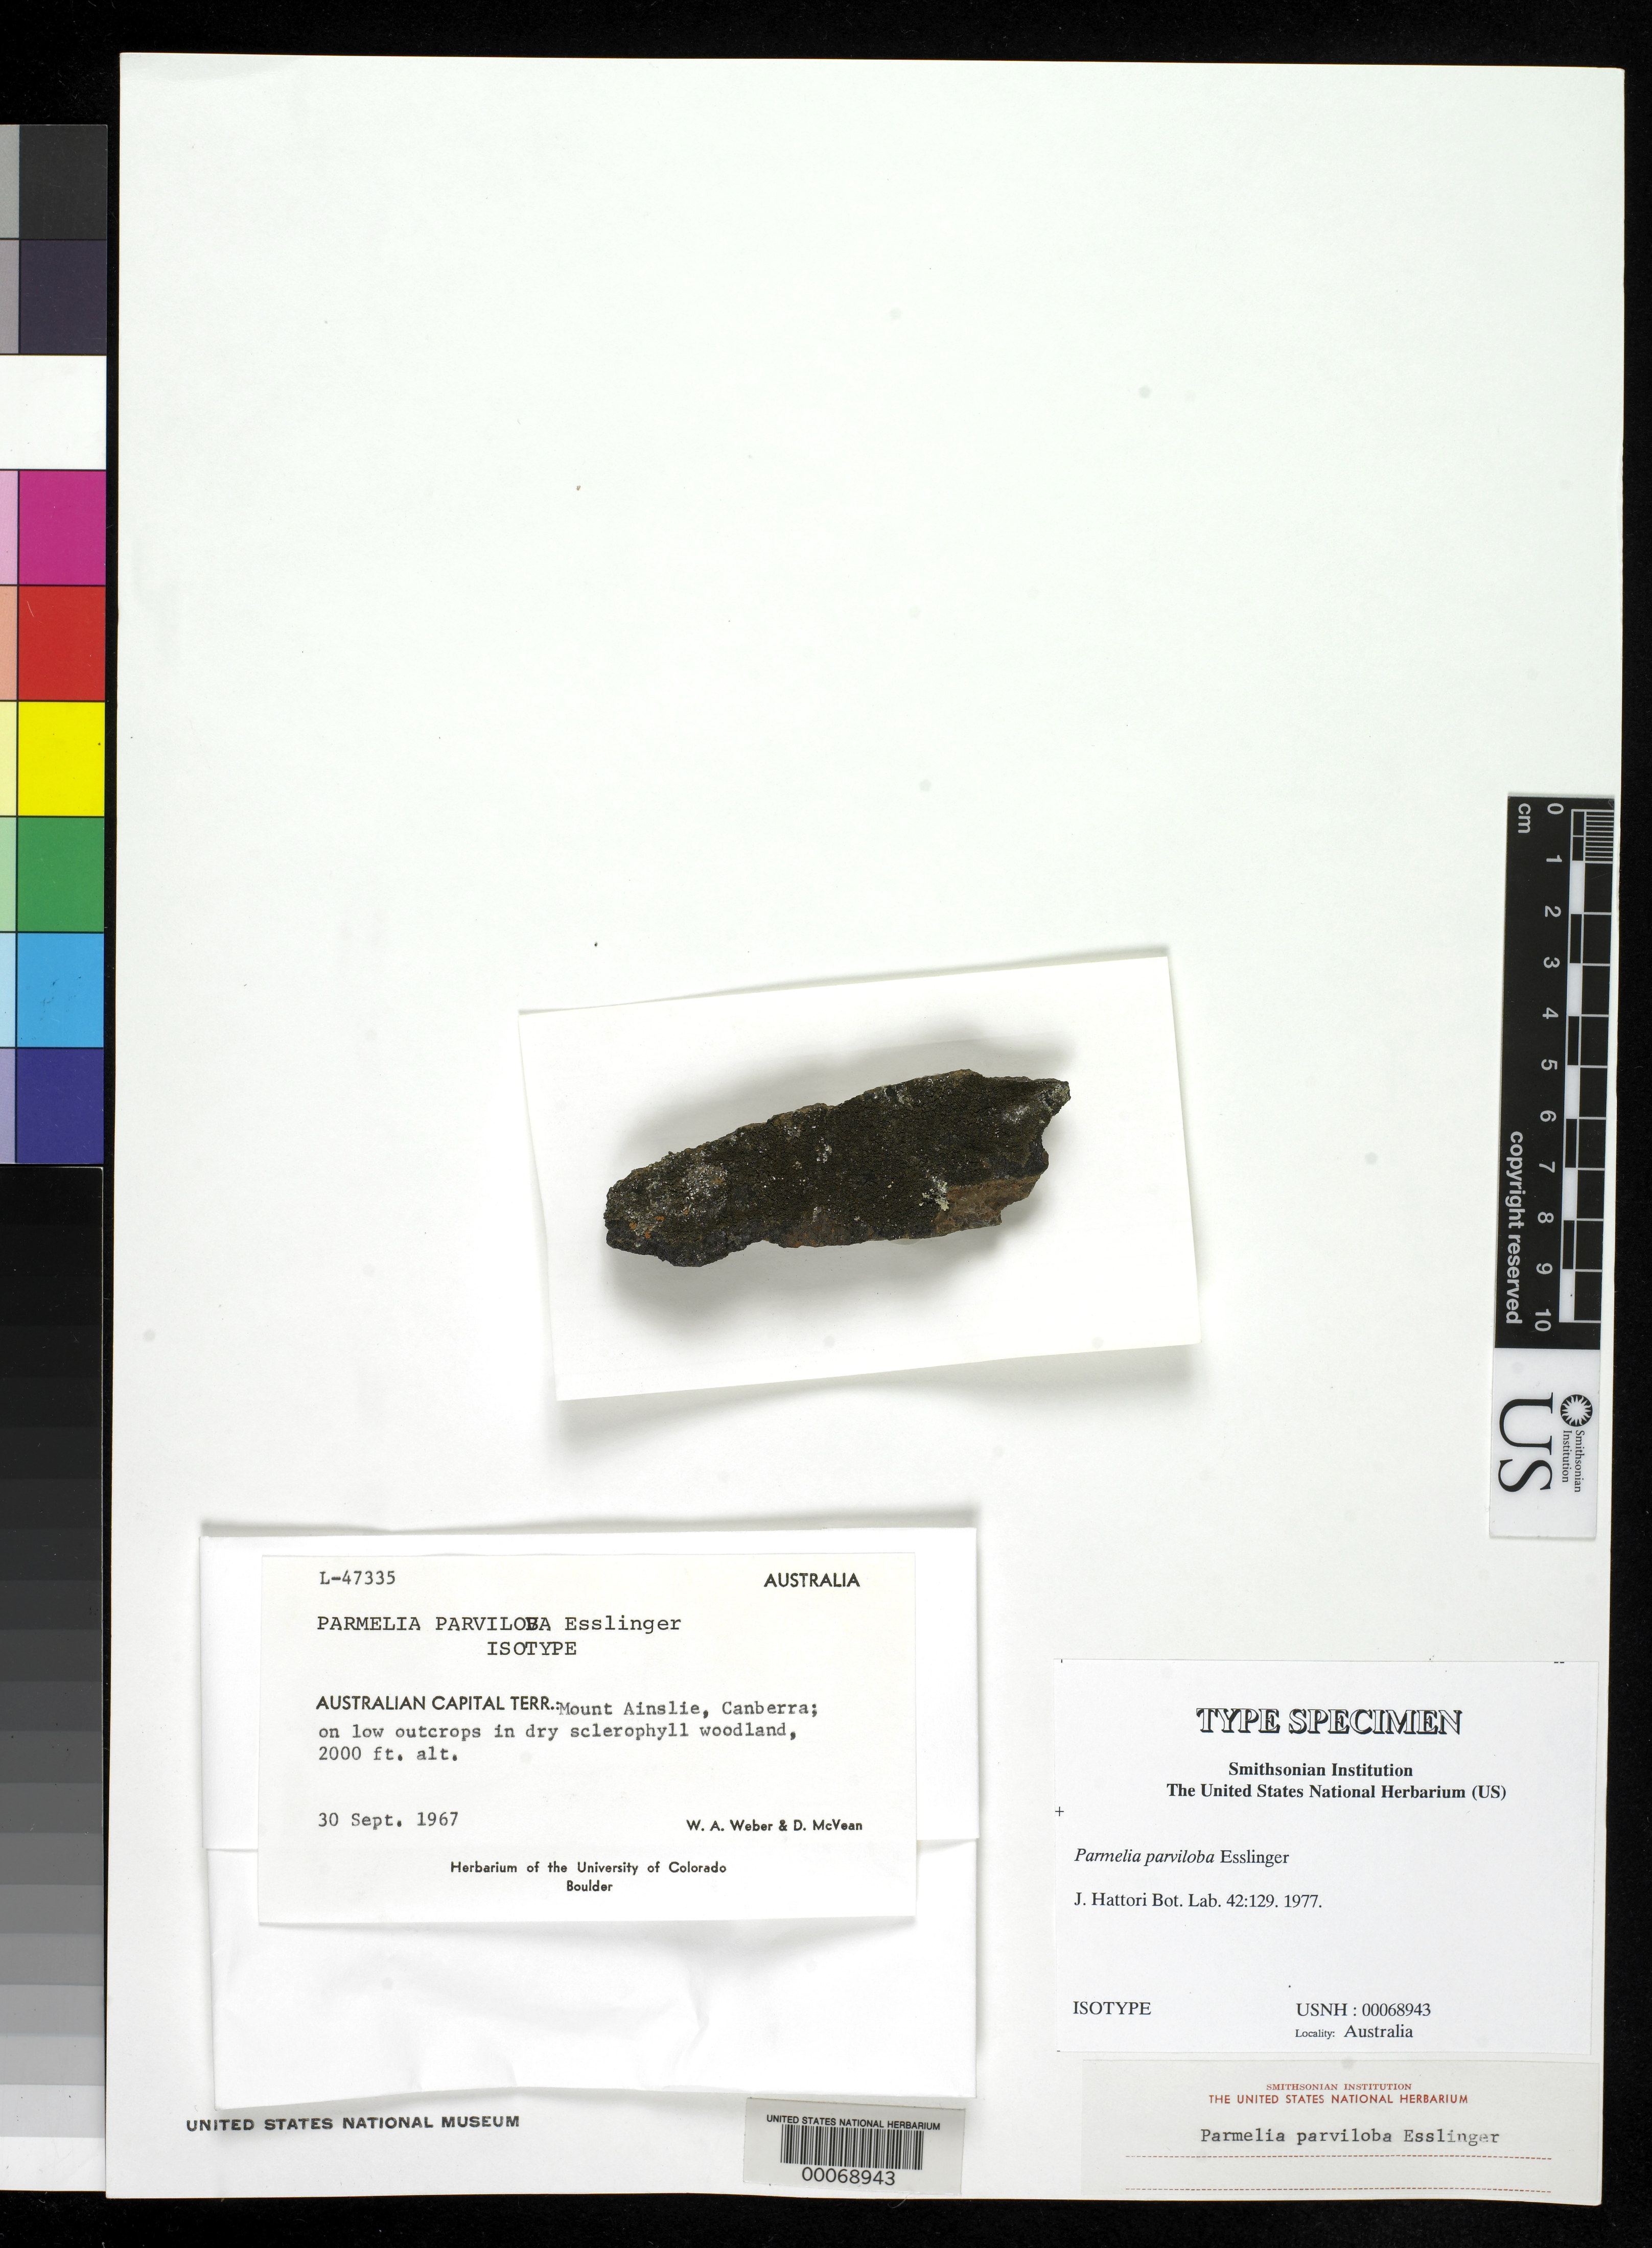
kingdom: Fungi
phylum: Ascomycota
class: Lecanoromycetes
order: Lecanorales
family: Parmeliaceae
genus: Parmelia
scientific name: Parmelia parviloba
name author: Essl.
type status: Isotype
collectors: W. A. Weber & D. McVean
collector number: L-47335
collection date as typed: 30 Sep 1967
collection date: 1967-09-30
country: Australia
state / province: Australian Capital Territory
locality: Mt. Ainslie, Canberra; alt. 2000 ft.